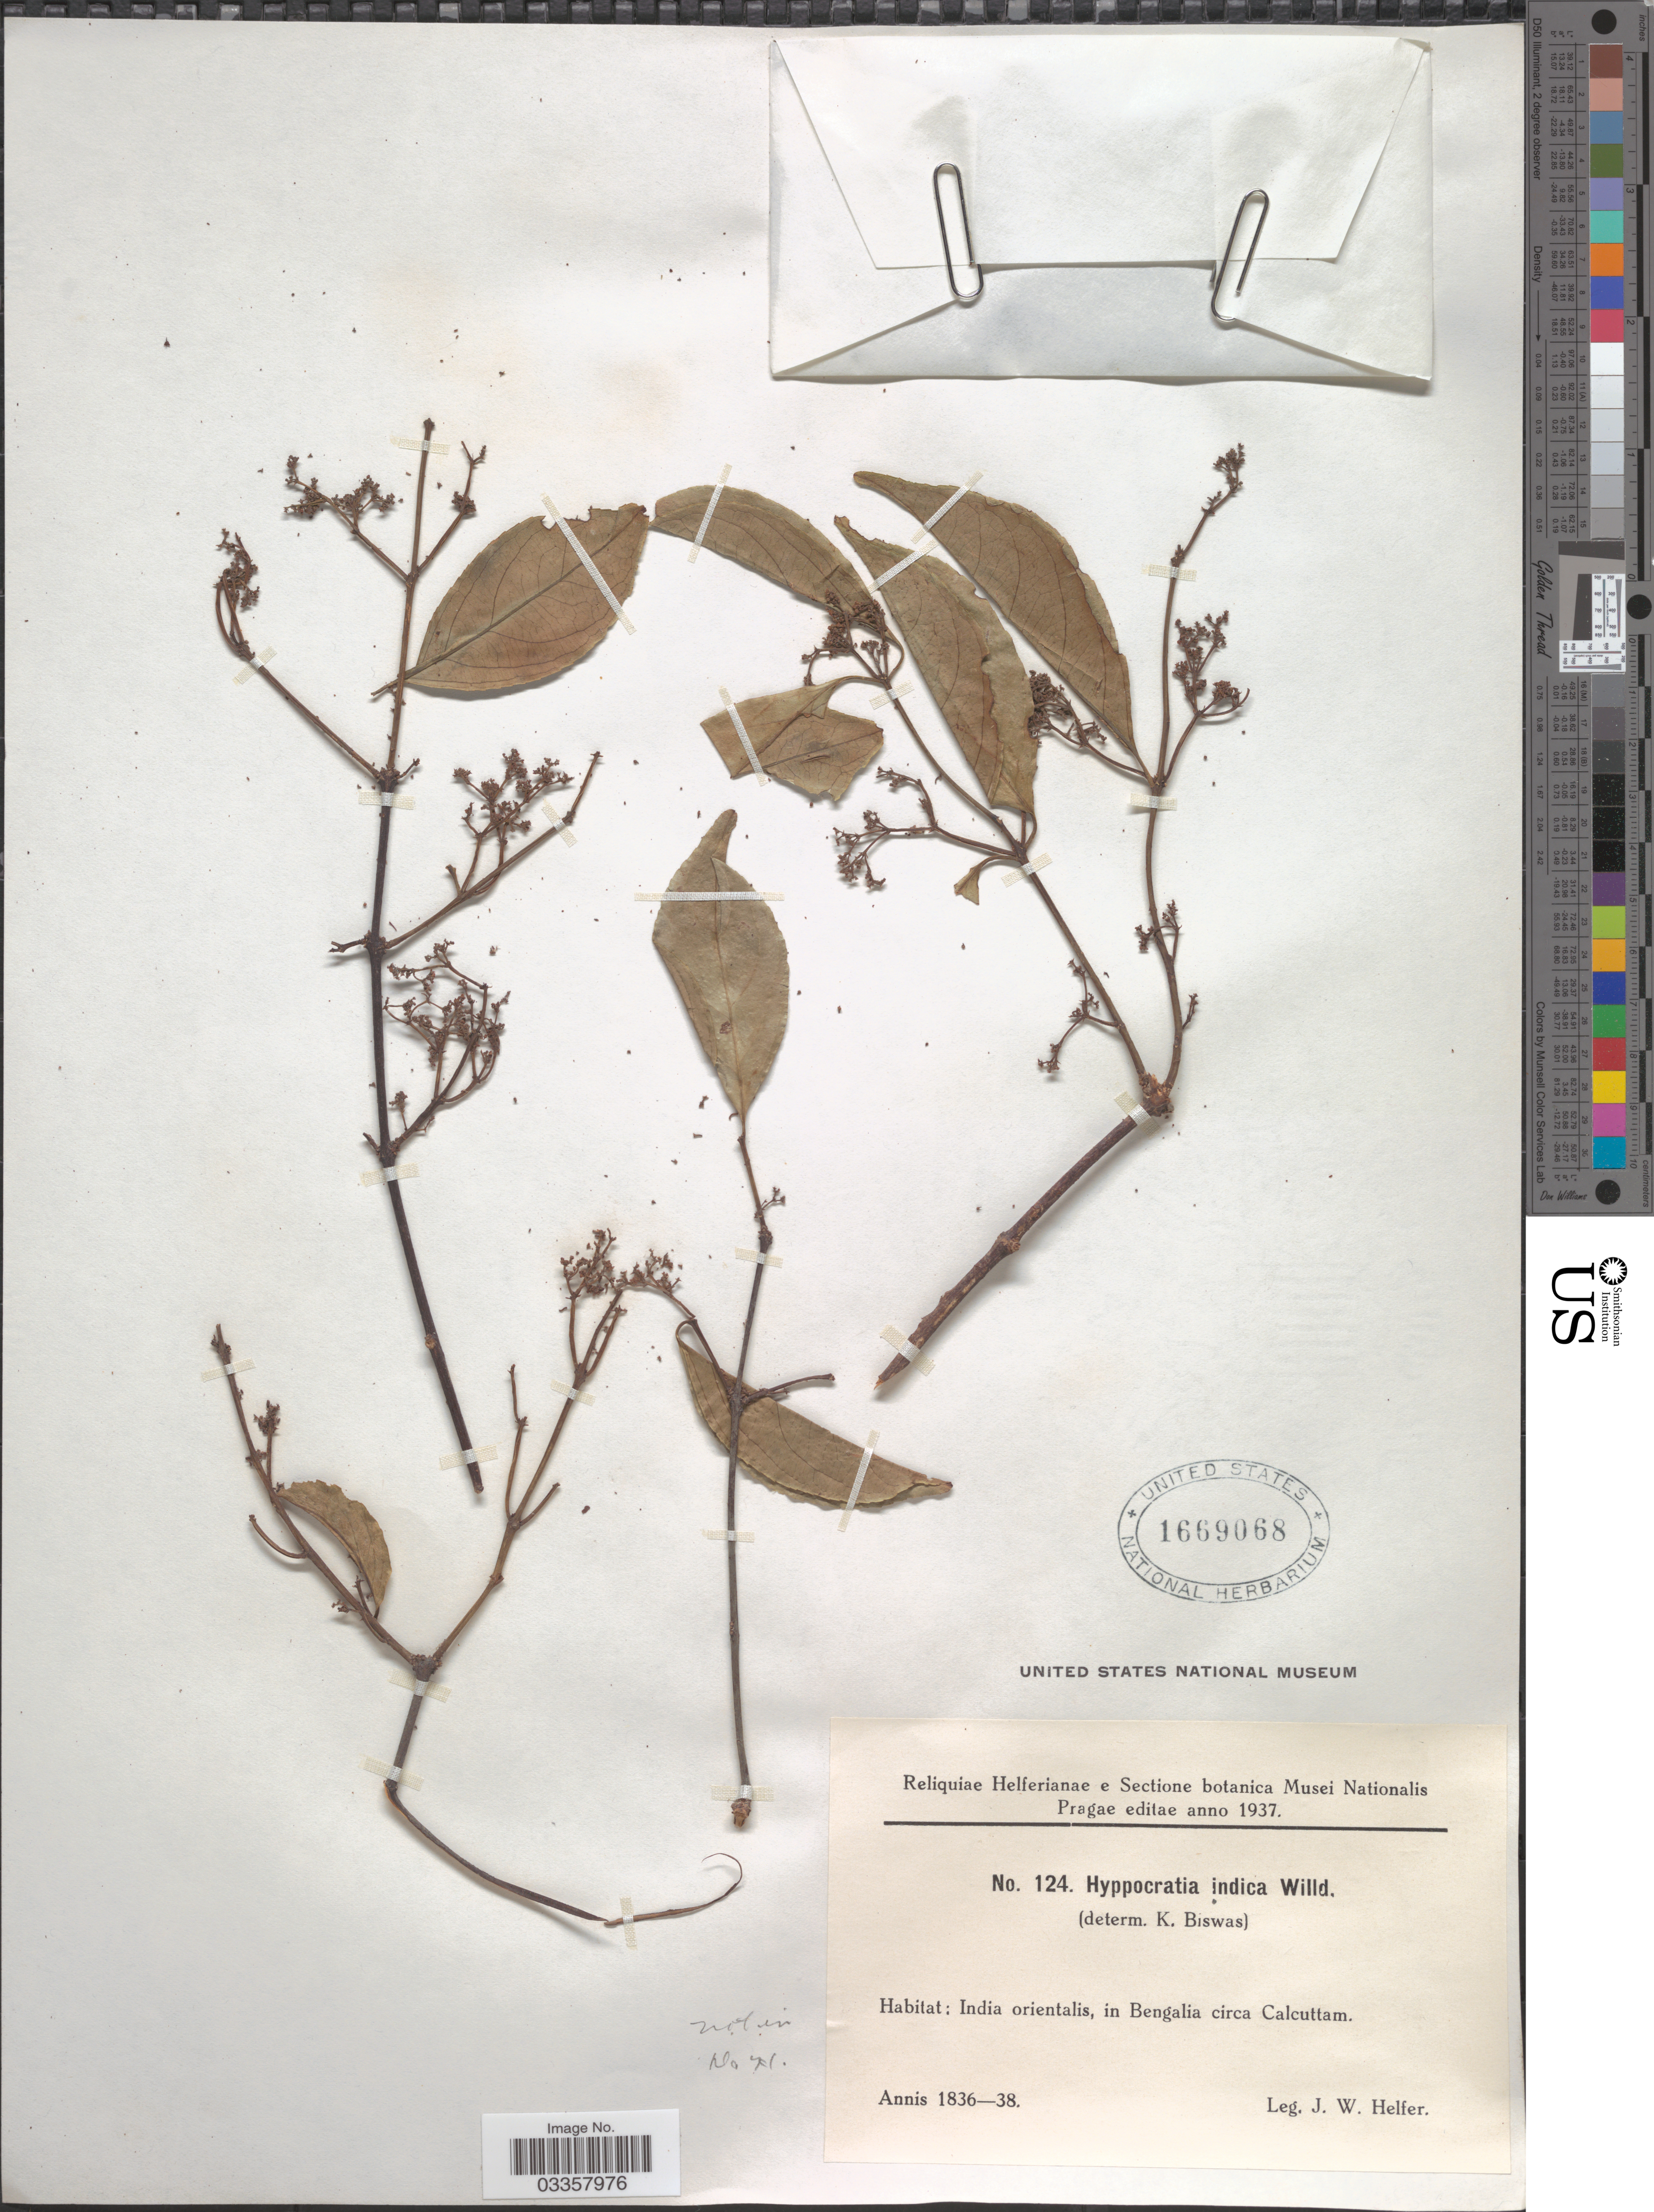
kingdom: Plantae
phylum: Tracheophyta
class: Magnoliopsida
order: Celastrales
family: Celastraceae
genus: Reissantia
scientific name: Reissantia indica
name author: (Willd.) N. Hallé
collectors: J. W. Helfer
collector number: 124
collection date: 1836/1838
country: India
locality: India orientalis, in Bengalia circa Calcuttan.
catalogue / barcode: US 1669068